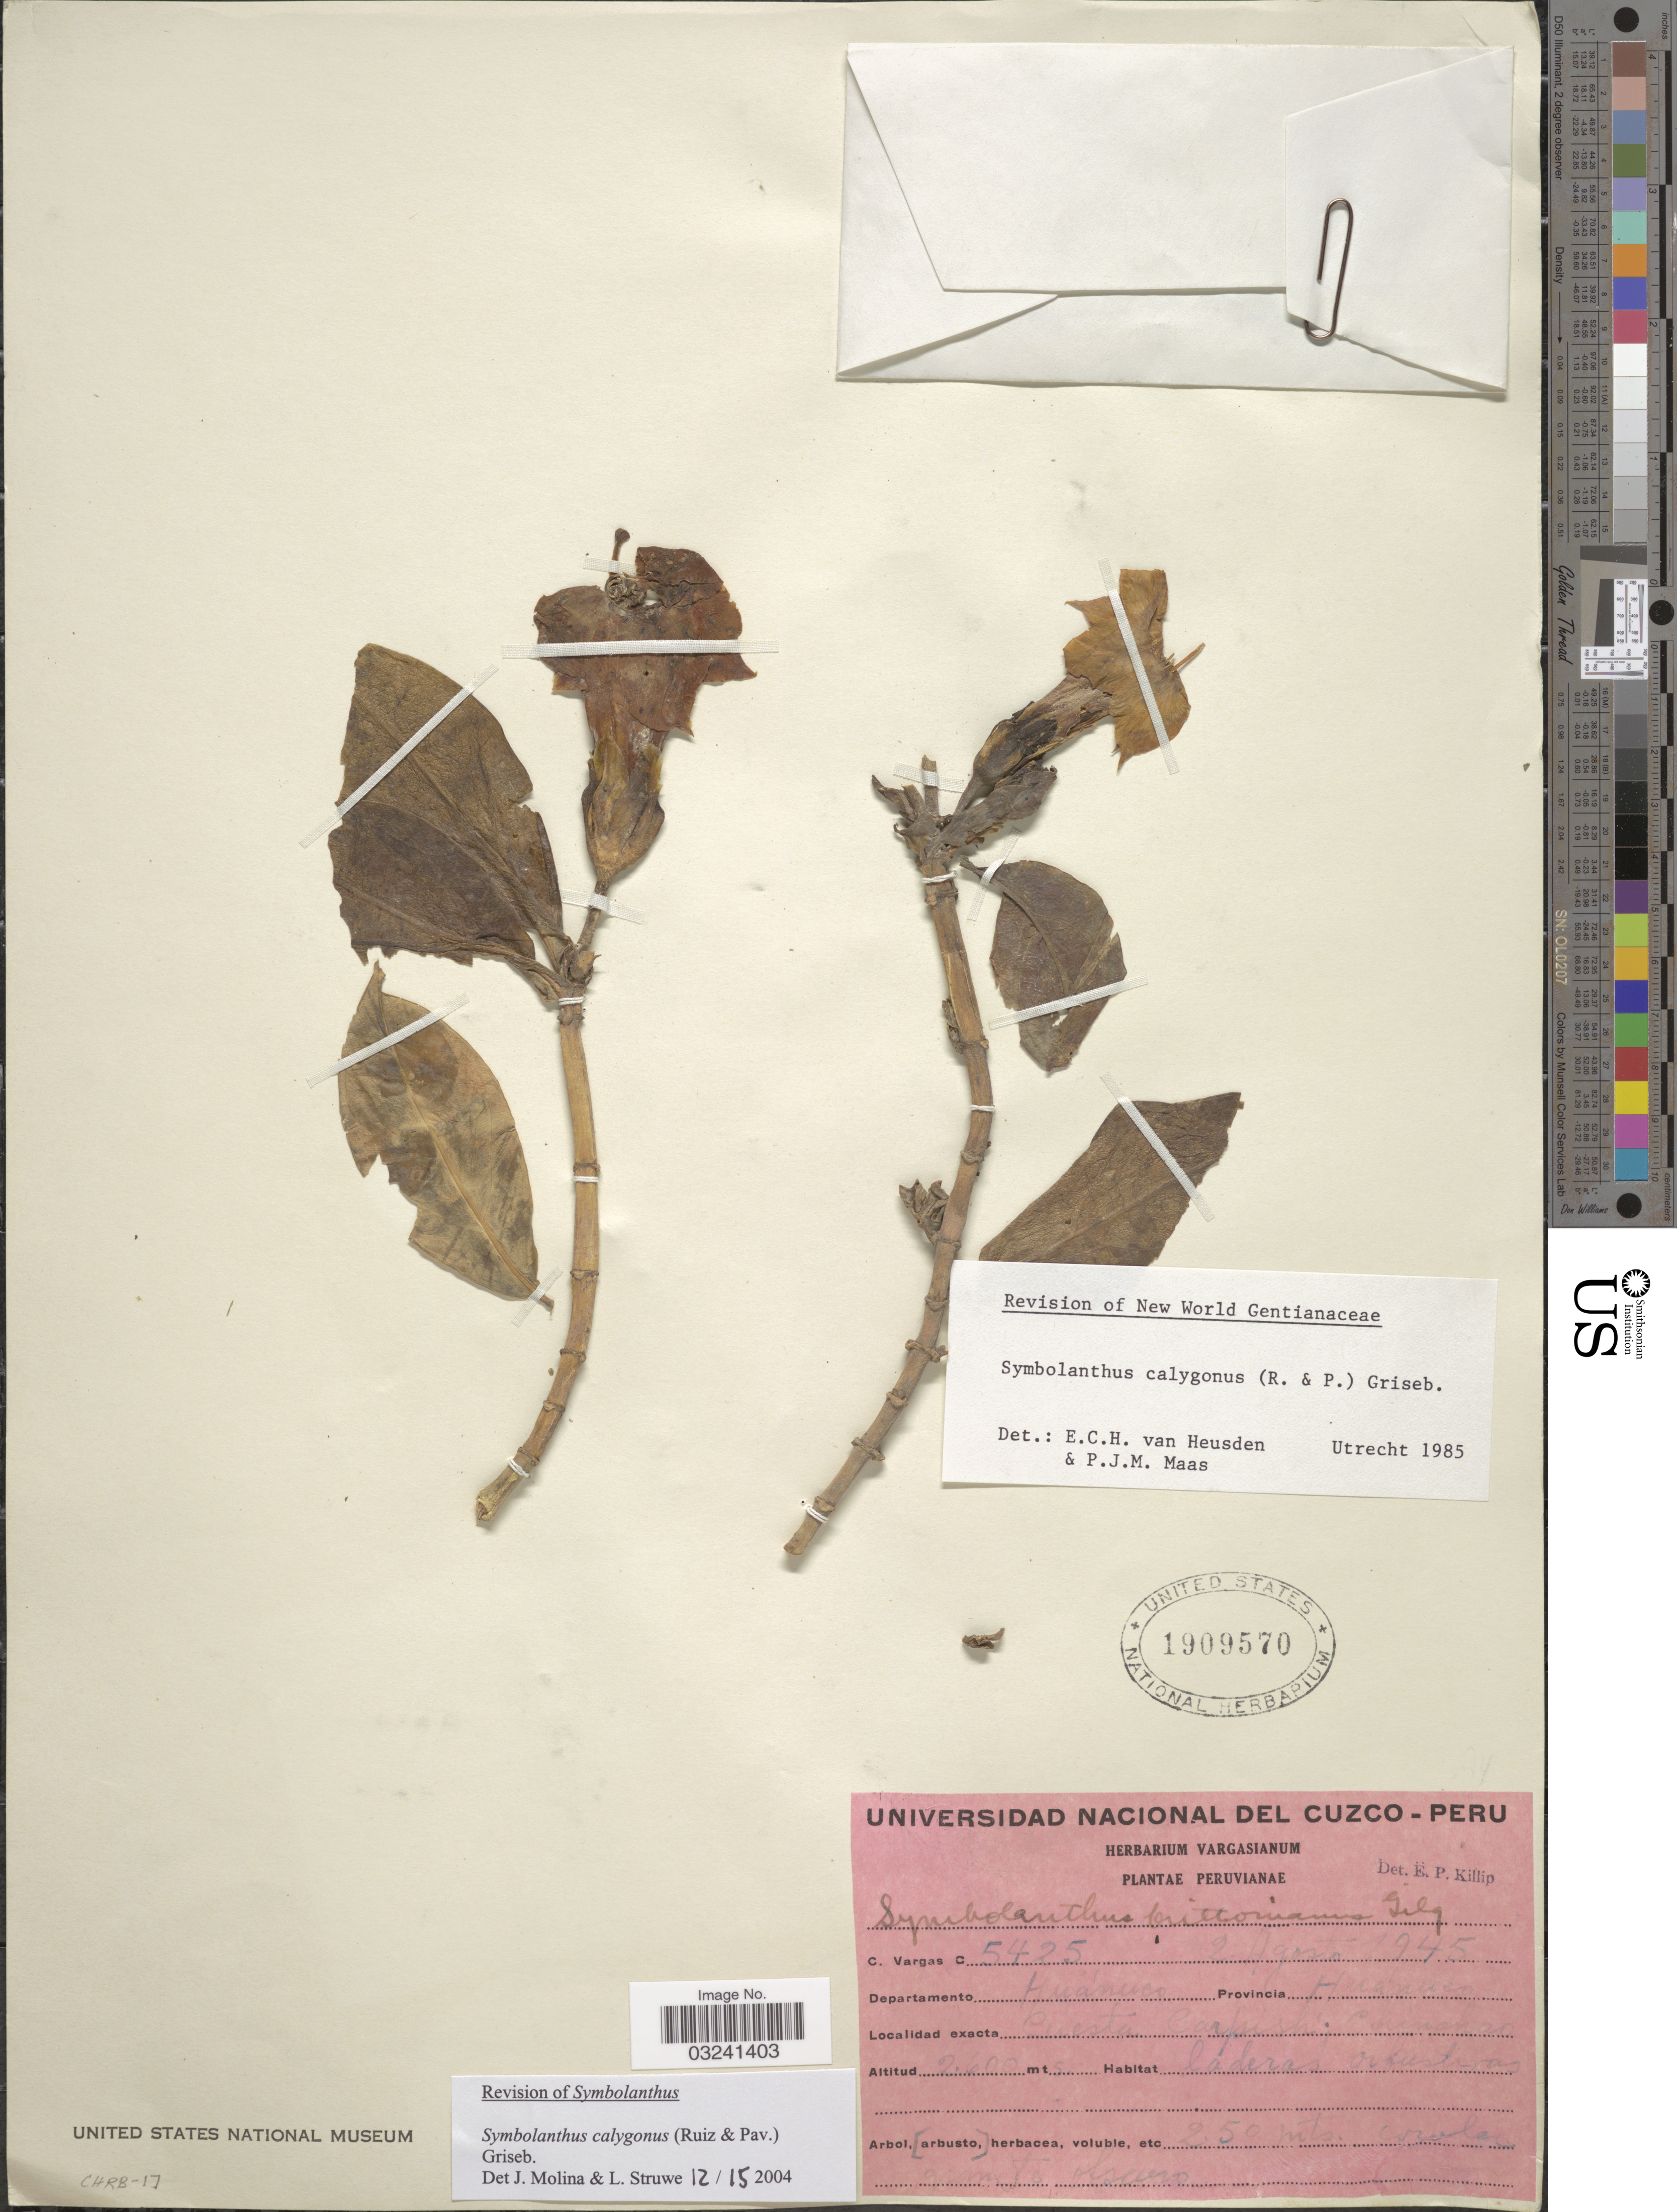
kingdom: Plantae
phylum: Tracheophyta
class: Magnoliopsida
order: Gentianales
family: Gentianaceae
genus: Symbolanthus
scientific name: Symbolanthus calygonus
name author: (Ruiz & Pav.) Griseb. ex Gilg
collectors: C. Vargas Calderón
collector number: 5425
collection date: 1945-08-02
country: Peru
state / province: Huánuco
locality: Departamento Huánuco. Cuesta Carpish. Chinchao.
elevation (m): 2600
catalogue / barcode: US 1909570